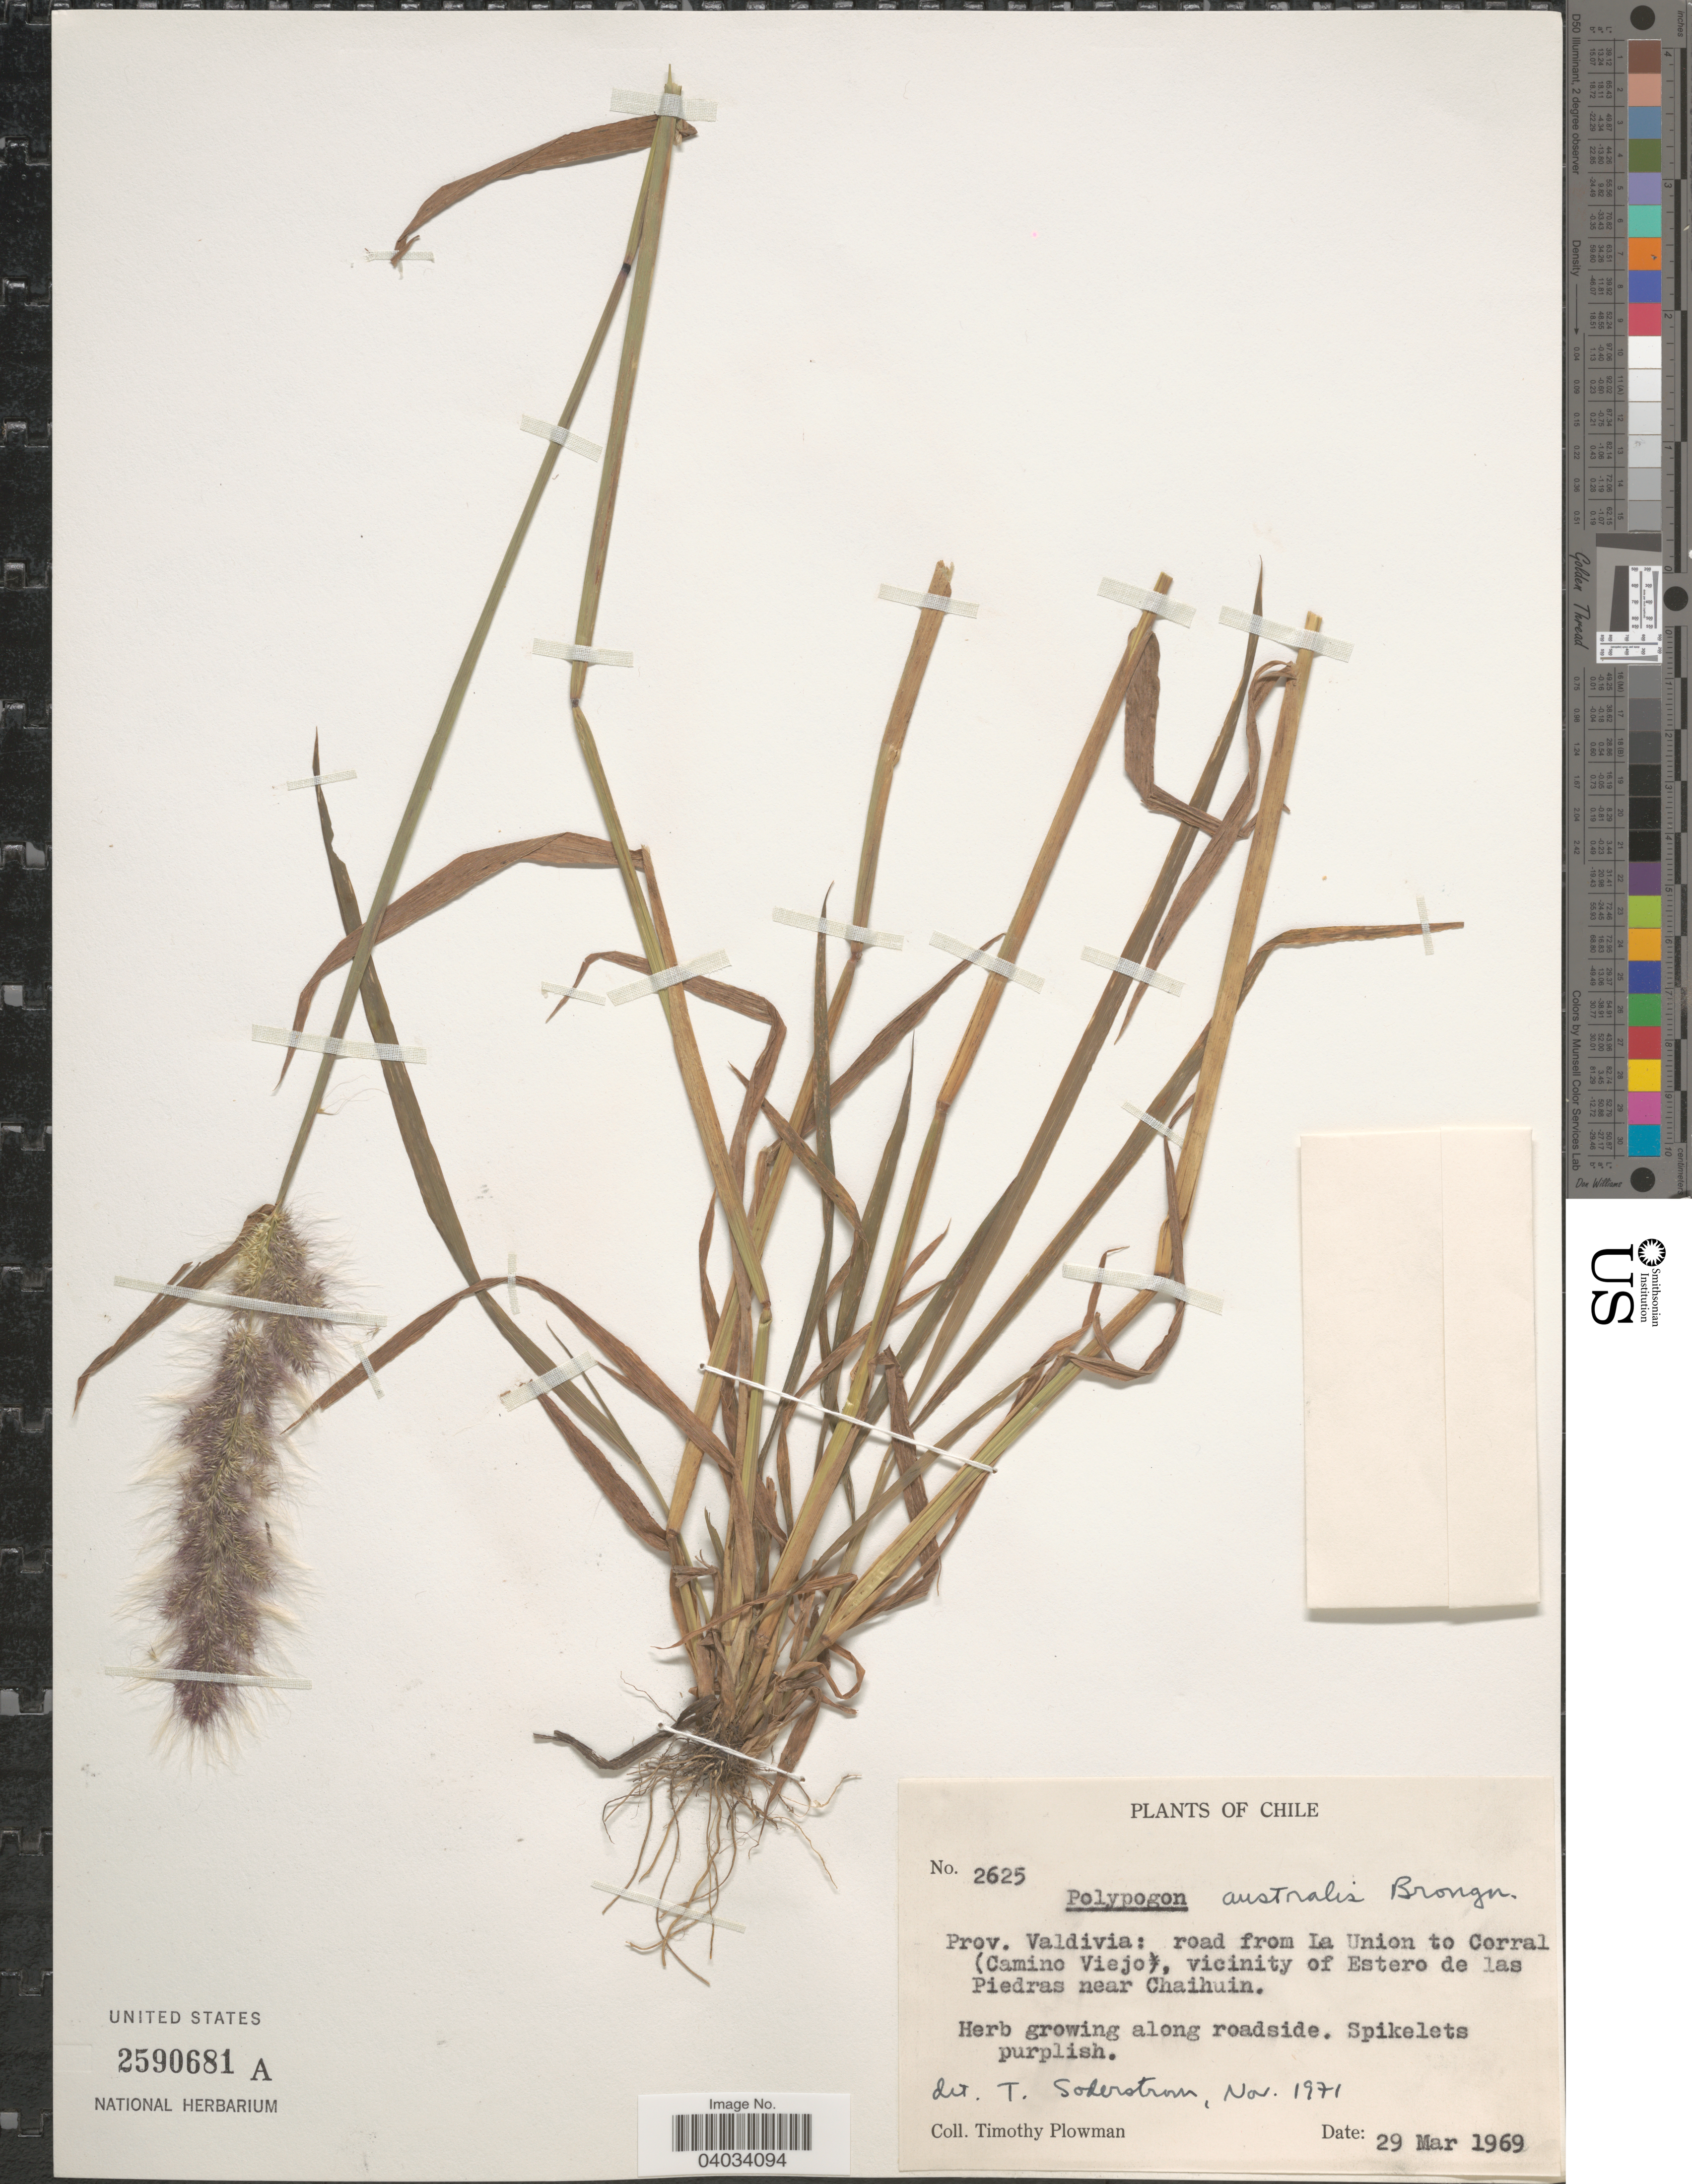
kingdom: Plantae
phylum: Tracheophyta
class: Liliopsida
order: Poales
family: Poaceae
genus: Polypogon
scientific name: Polypogon australis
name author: Brongn.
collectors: T. Plowman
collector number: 2625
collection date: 1969-03-29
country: Chile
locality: Prov. Valdivia: road from La Union to Corral (Camino Viejo), vicinity of Estero de las Piedras near Chaihuin.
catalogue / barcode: US 2590681A